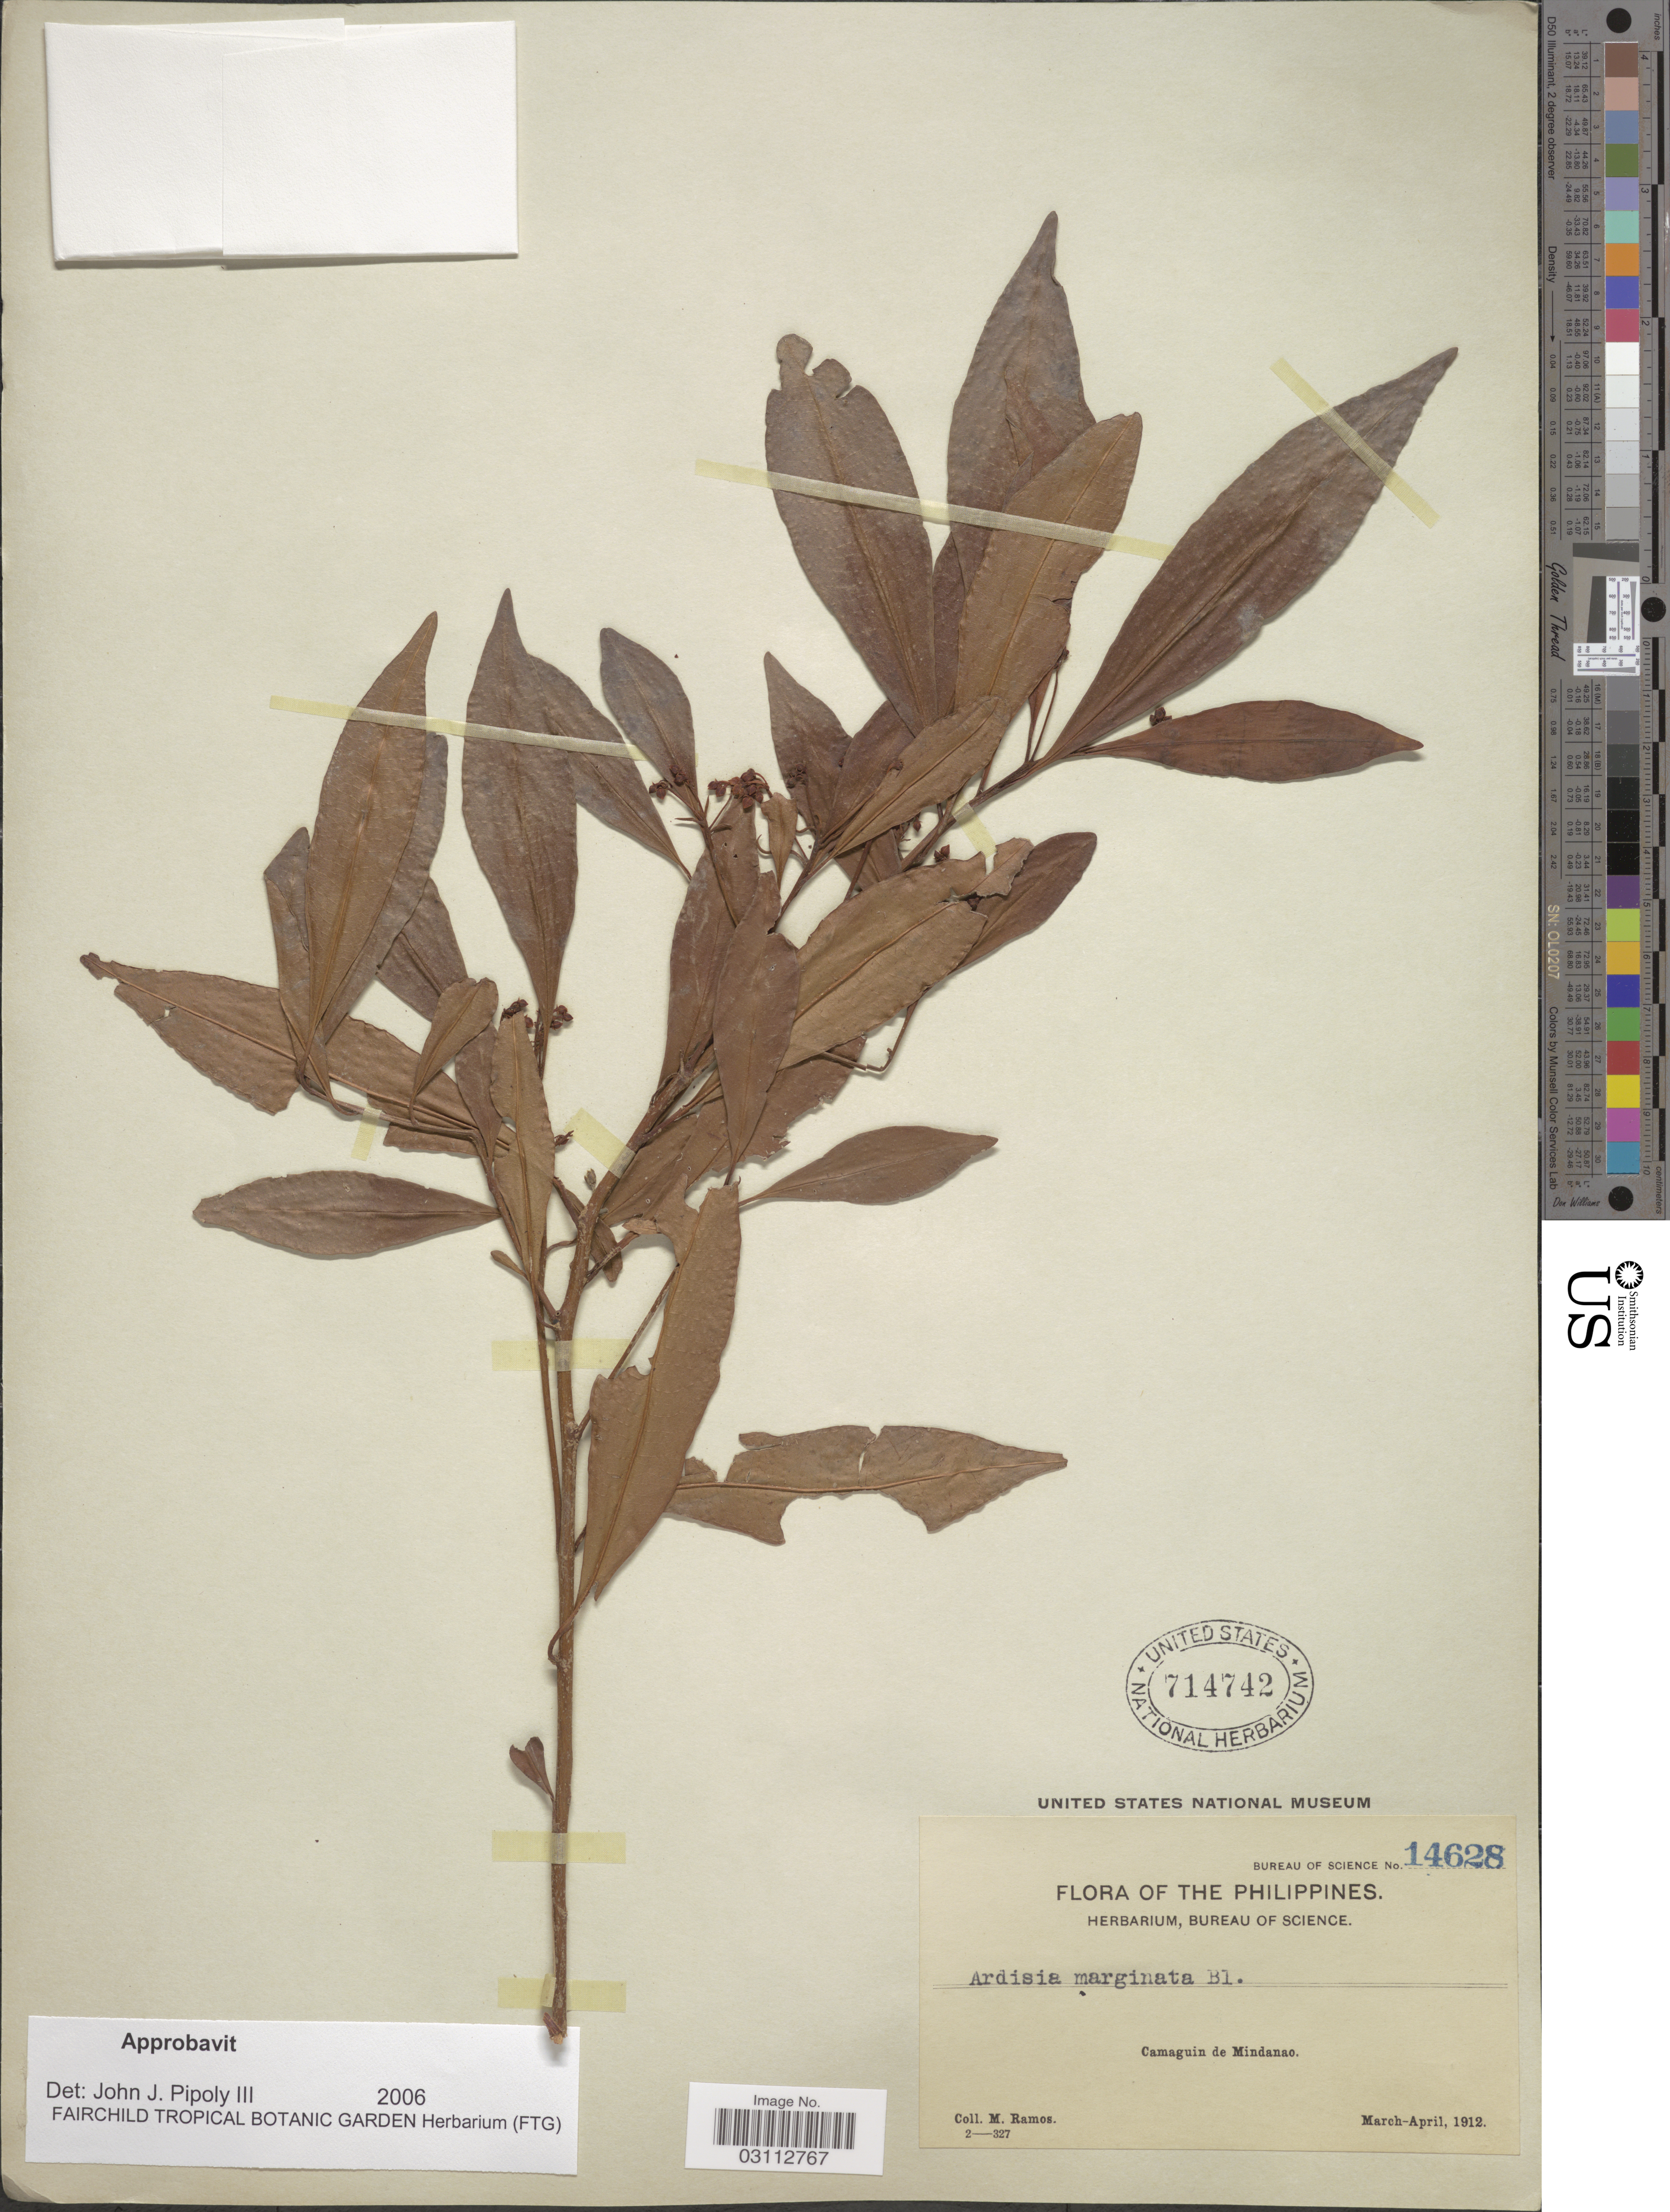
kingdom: Plantae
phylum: Tracheophyta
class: Magnoliopsida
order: Ericales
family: Primulaceae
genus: Ardisia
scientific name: Ardisia marginata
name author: Blume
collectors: M. Ramos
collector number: Bureau of science 14628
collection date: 1912-03/1912-04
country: Philippines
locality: Camaguin de Mindanao.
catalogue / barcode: US 714742